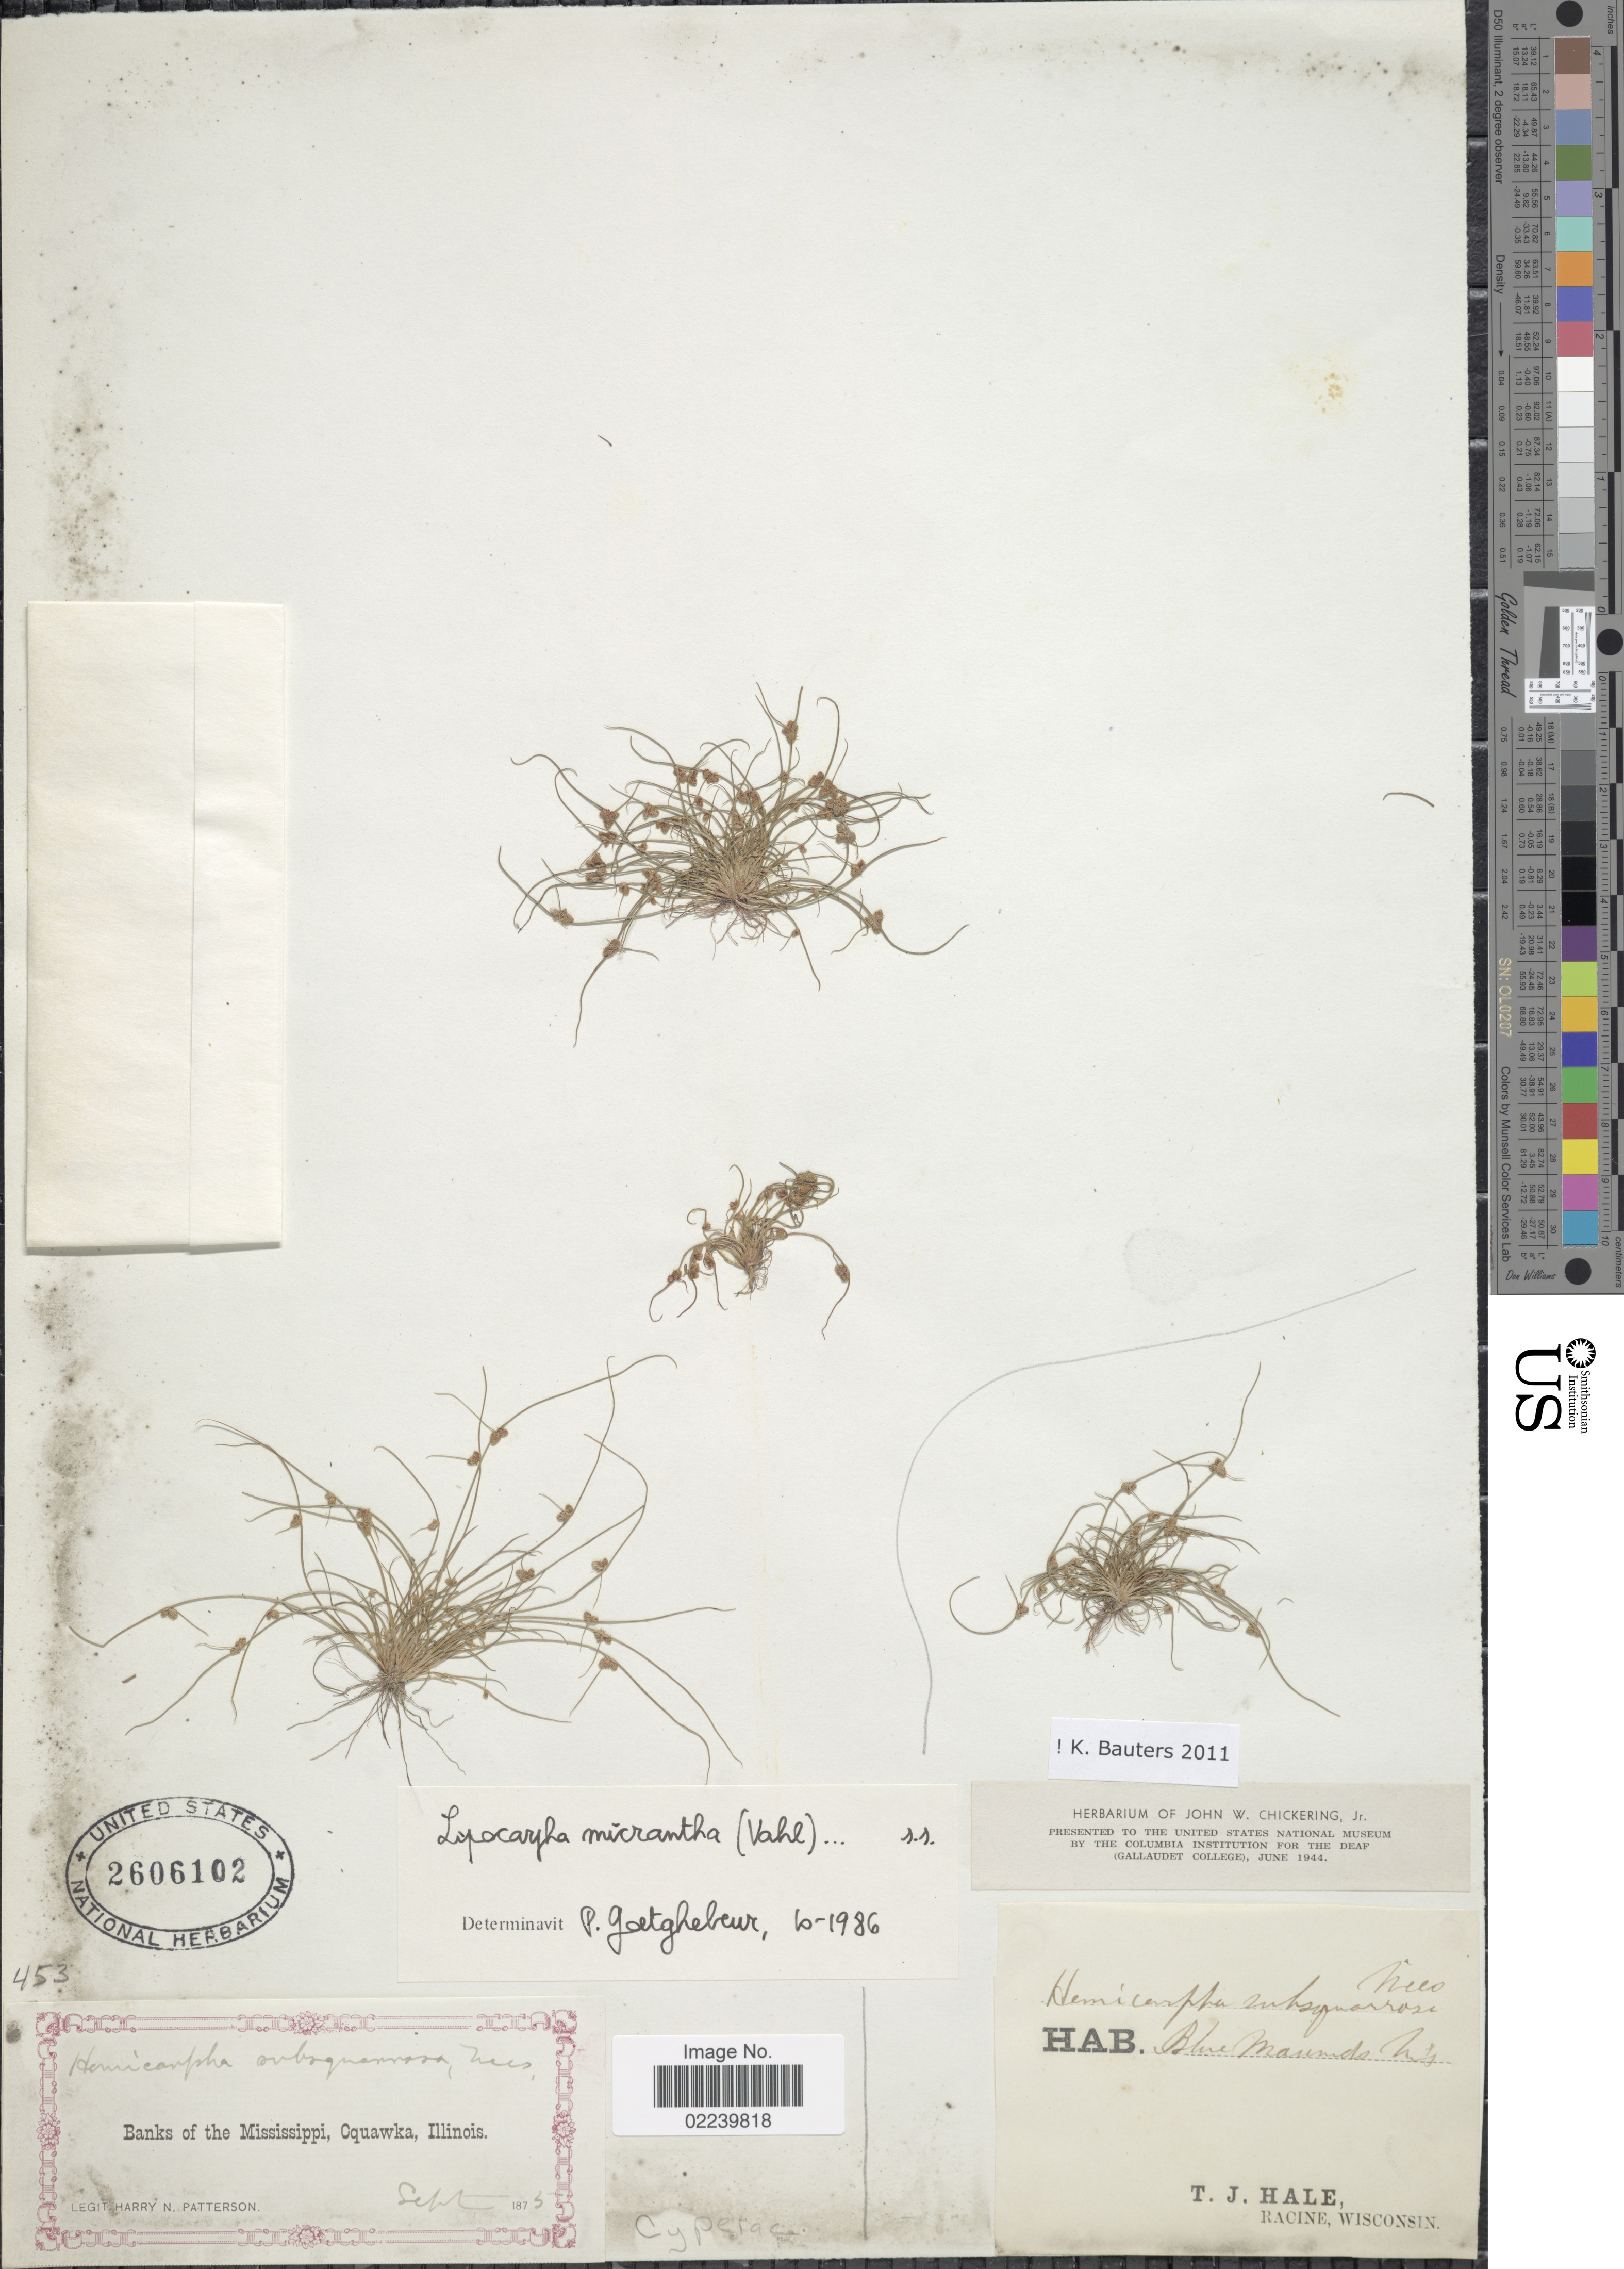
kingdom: Plantae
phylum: Tracheophyta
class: Liliopsida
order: Poales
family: Cyperaceae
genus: Cyperus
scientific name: Cyperus subsquarrosus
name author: (Muhl.) Bauters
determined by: Strong, M. T., (US), Smithsonian Institution - National Museum of Natural History (UNITED STATES)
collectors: T. Hale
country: United States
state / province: Wisconsin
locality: Racine, Wisconsin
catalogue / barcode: US 2606102-2